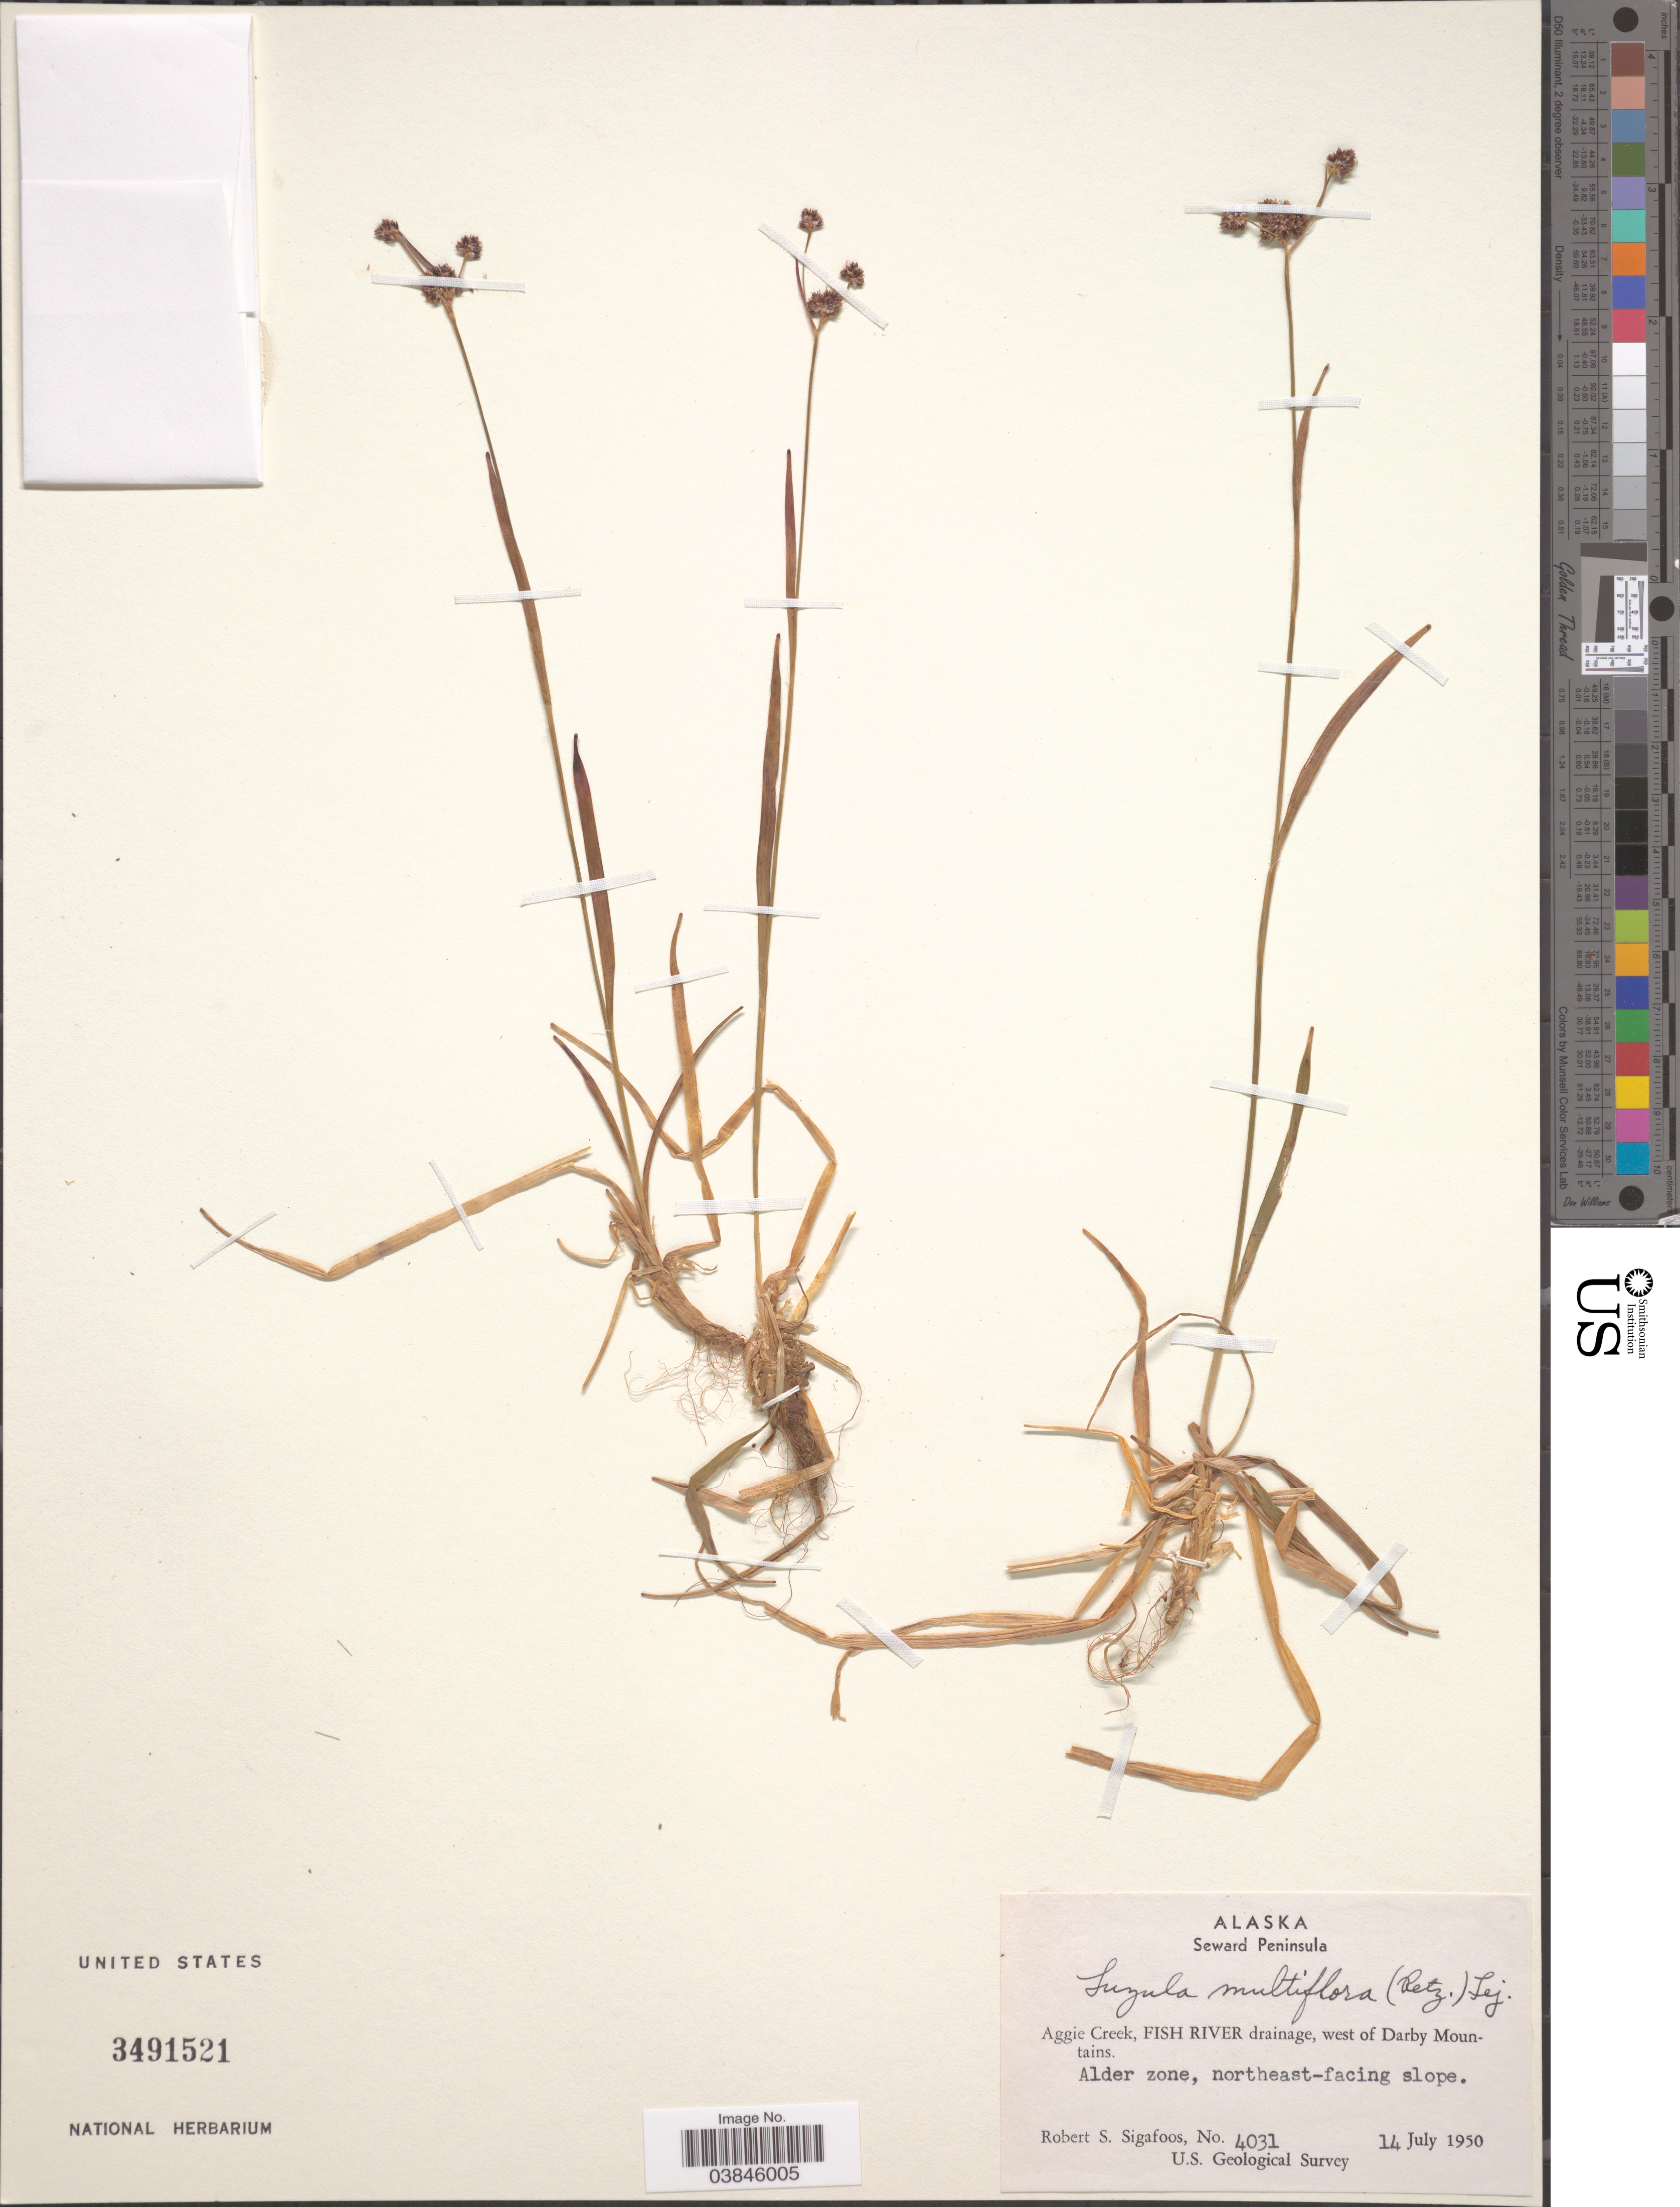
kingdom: Plantae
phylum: Tracheophyta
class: Liliopsida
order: Poales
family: Juncaceae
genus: Luzula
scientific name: Luzula multiflora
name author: (Ehrh.) Lej.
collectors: R. Sigafoos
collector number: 4031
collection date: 1950-07-14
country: United States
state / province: Alaska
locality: Seward Peninsula. Aggie Creek, Fish River drainage, west of Darby Mountains. Alder zone, northeast-facing slope.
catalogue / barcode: US 3491521